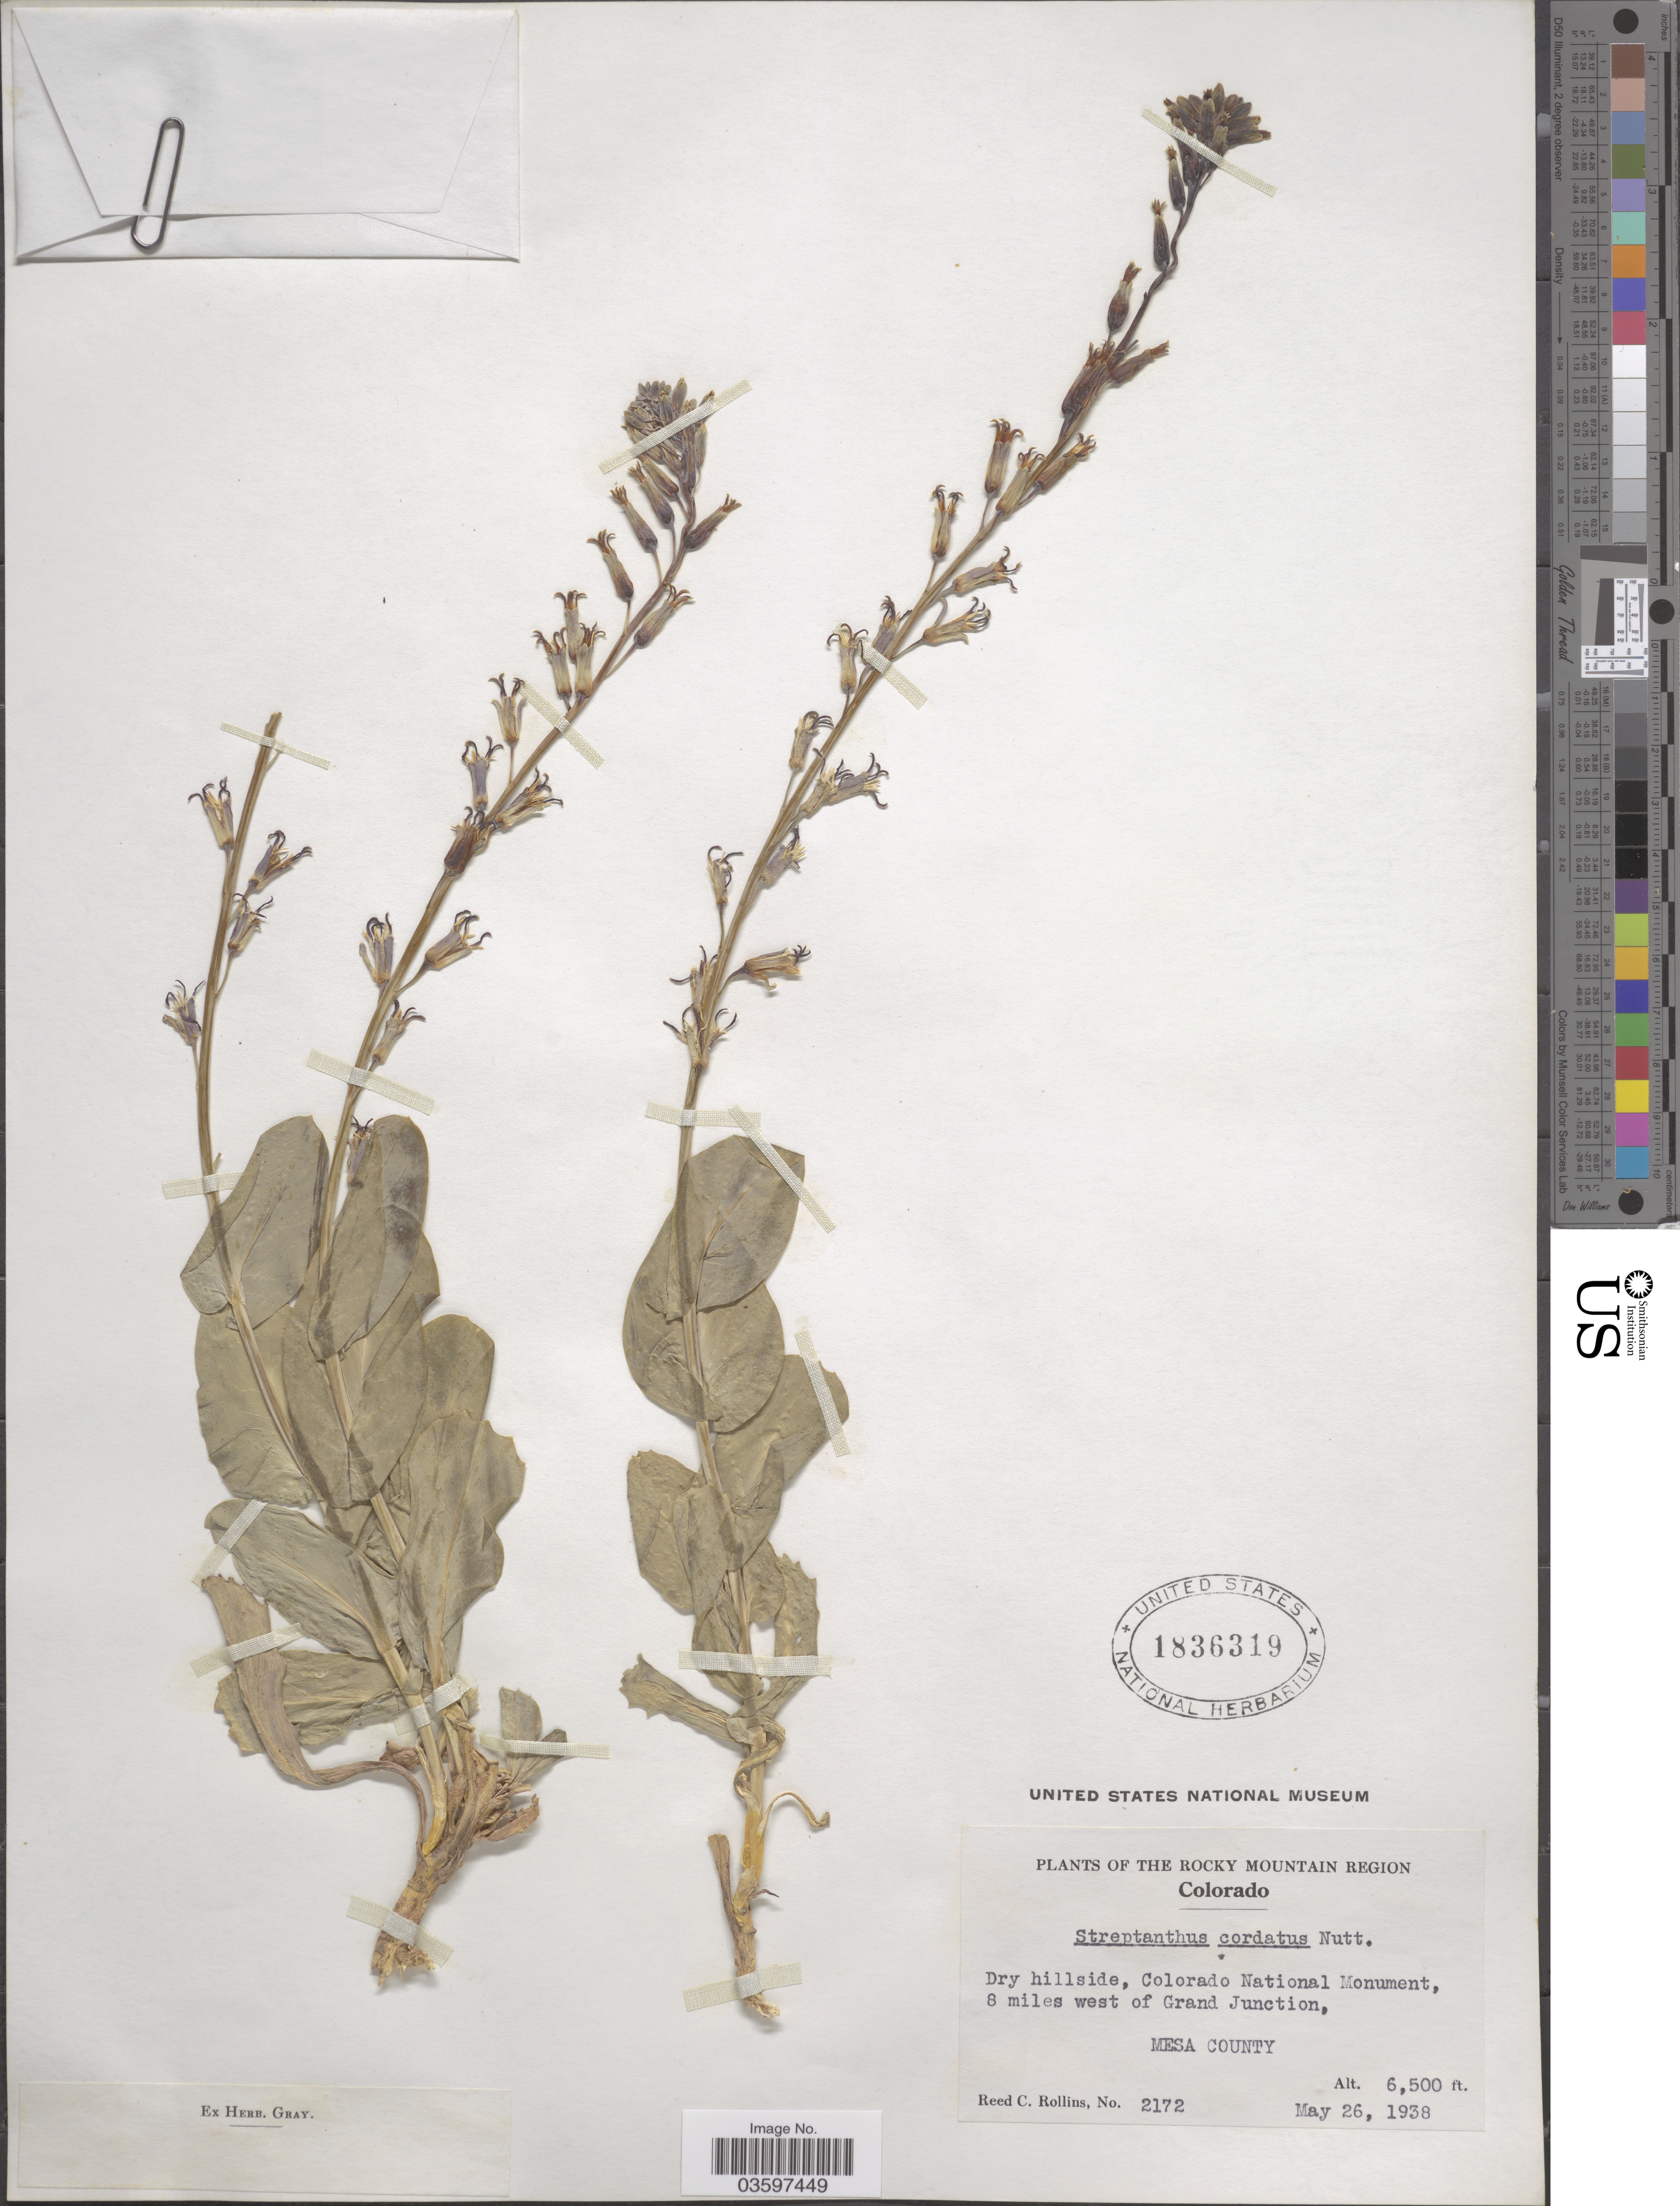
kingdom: Plantae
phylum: Tracheophyta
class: Magnoliopsida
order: Brassicales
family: Brassicaceae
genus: Streptanthus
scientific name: Streptanthus cordatus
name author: Nutt. ex Torr. & A. Gray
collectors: R. C. Rollins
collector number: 2172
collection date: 1938-05-26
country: United States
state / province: Colorado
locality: The Rocky Mountain Region. Colorado National Monument, 8 miles west of Grand Junction, Mesa County.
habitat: dry hillside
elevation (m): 1981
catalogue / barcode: US 1836319